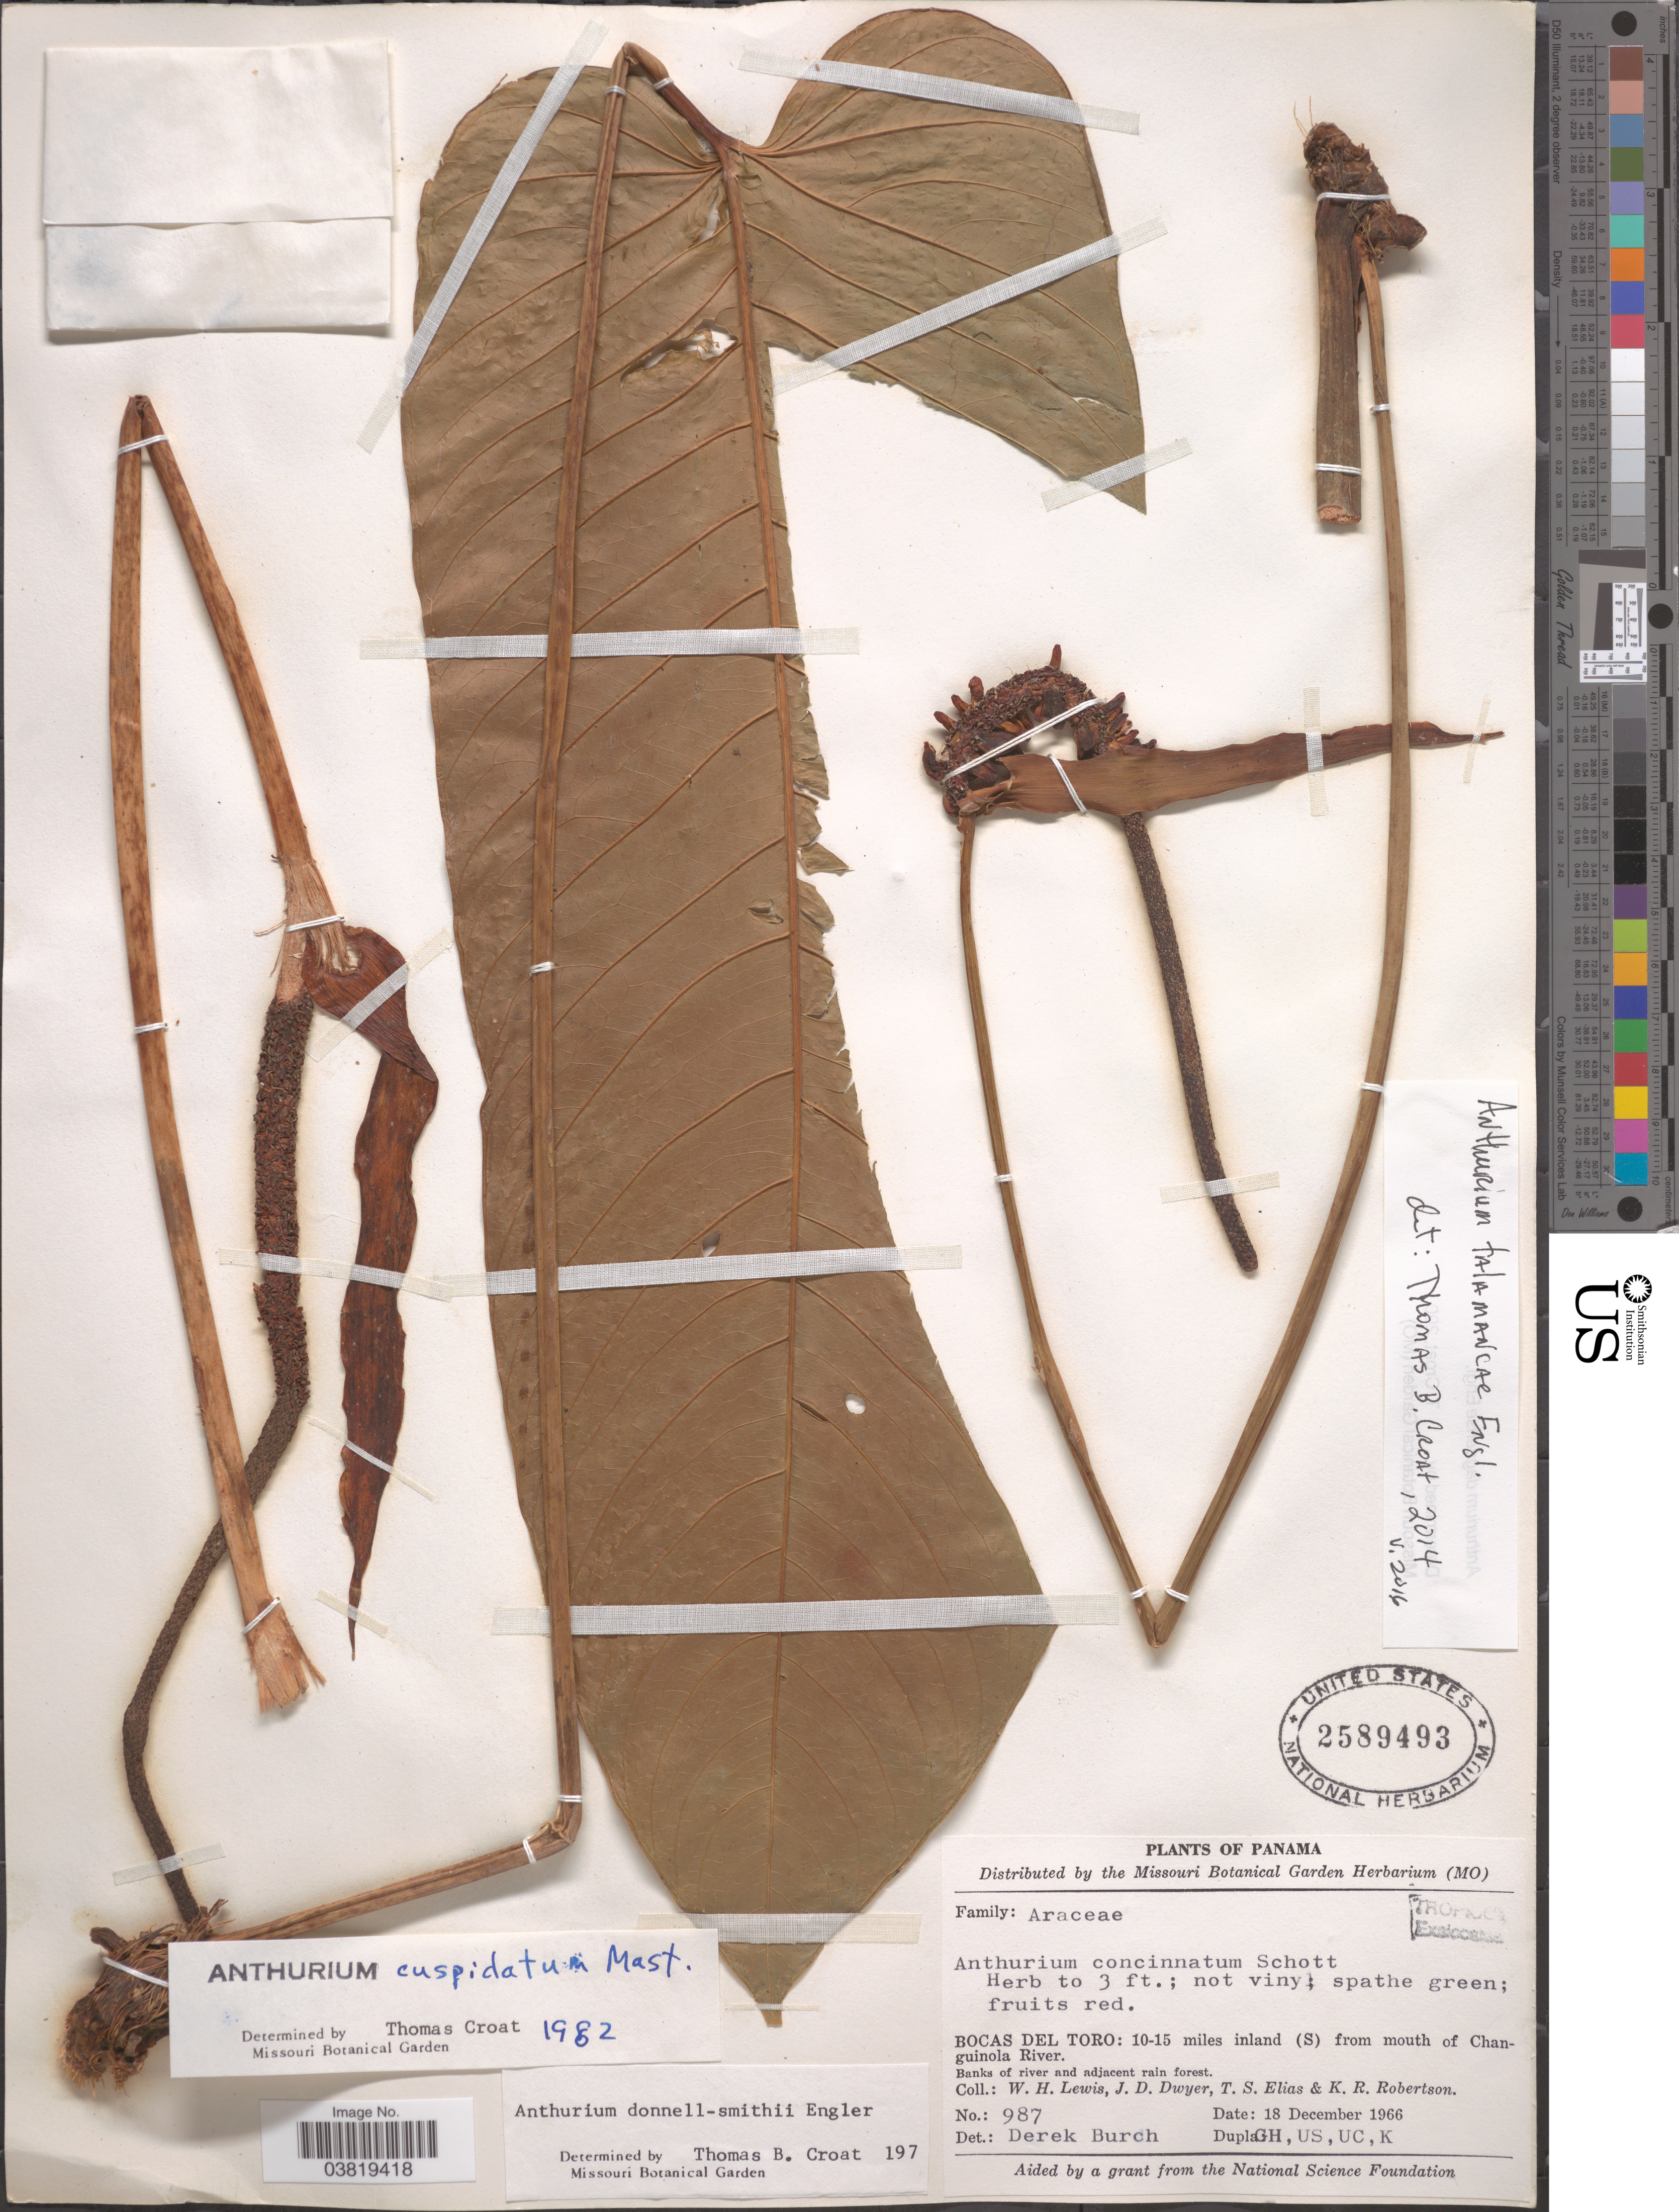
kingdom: Plantae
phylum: Tracheophyta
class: Liliopsida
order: Alismatales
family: Araceae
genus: Anthurium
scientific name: Anthurium talamancae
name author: Engl.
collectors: W. H. Lewis, J. D. Dwyer, T. S. Elias & K. Robertson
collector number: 987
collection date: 1966-12-18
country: Panama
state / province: Bocas del Toro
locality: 10-15 miles inland (S) from mouth of Changuinola River.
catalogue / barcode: US 2589493